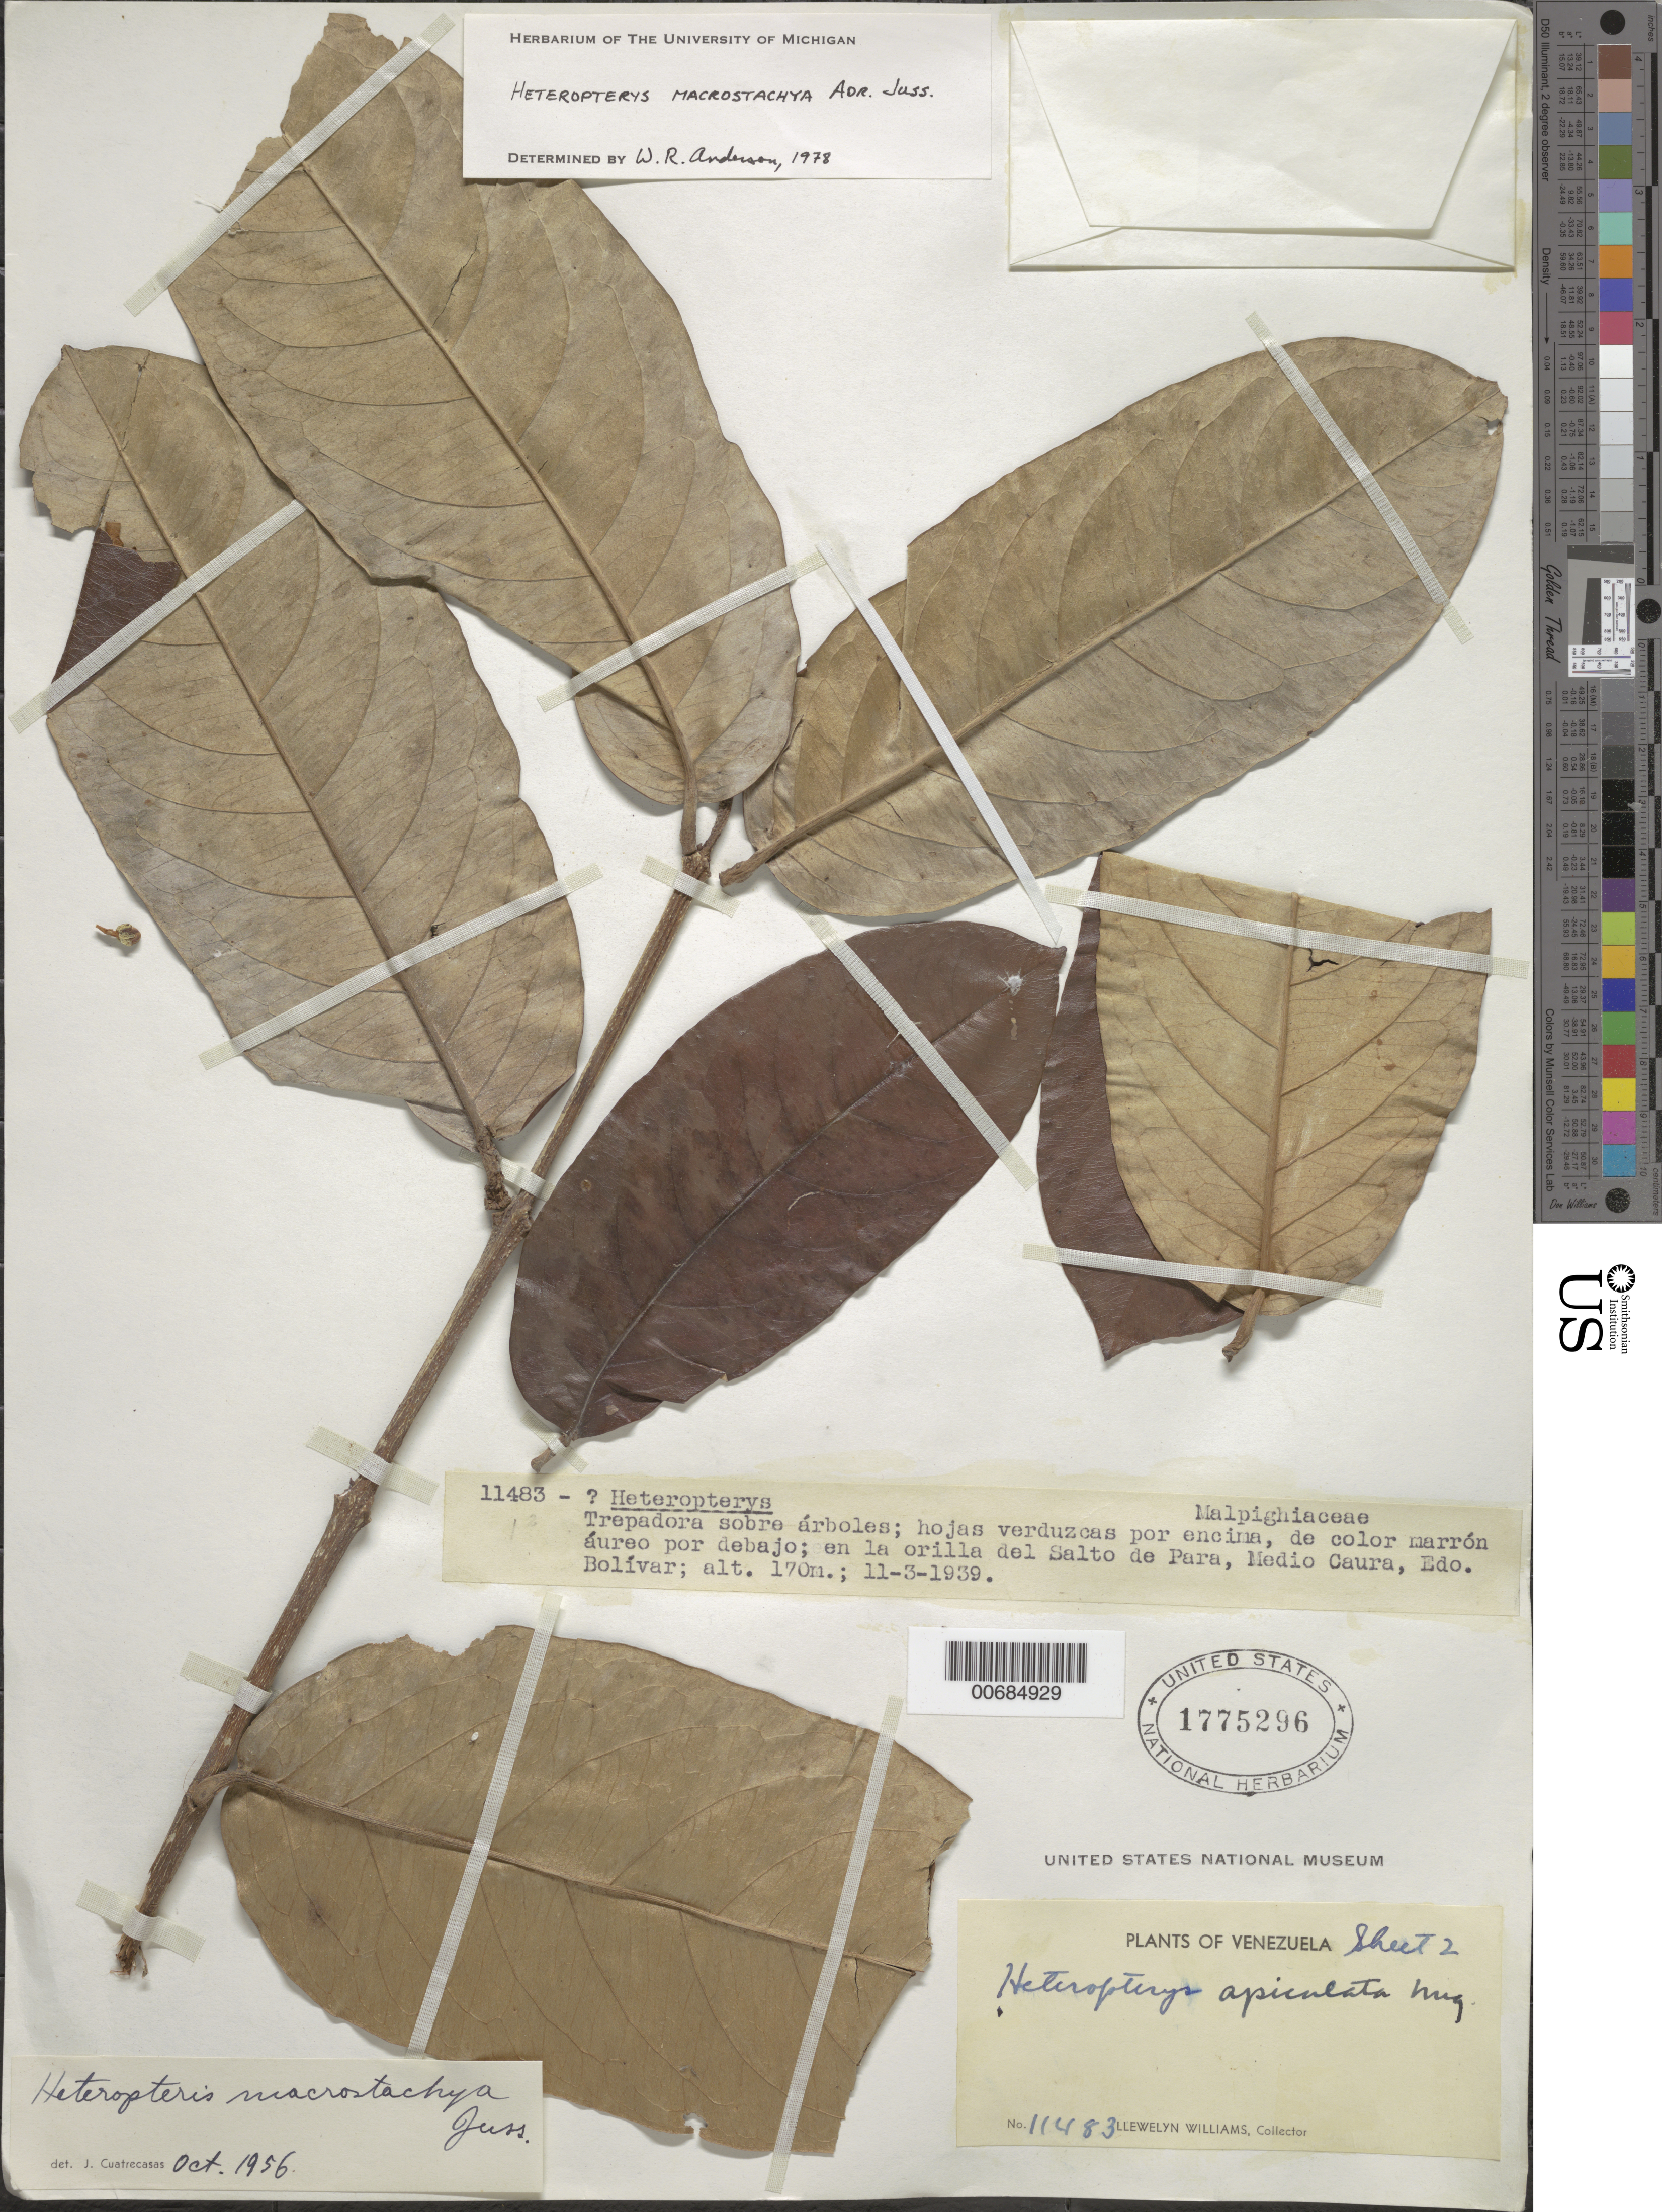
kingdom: Plantae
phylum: Tracheophyta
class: Magnoliopsida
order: Malpighiales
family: Malpighiaceae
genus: Heteropterys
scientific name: Heteropterys macrostachya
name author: A. Juss.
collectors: Ll. Williams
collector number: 11483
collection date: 1939-03-11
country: Venezuela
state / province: Bolivar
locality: En la orilla del Salto de Para, Medio Caura.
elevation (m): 170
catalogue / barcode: US 1775296